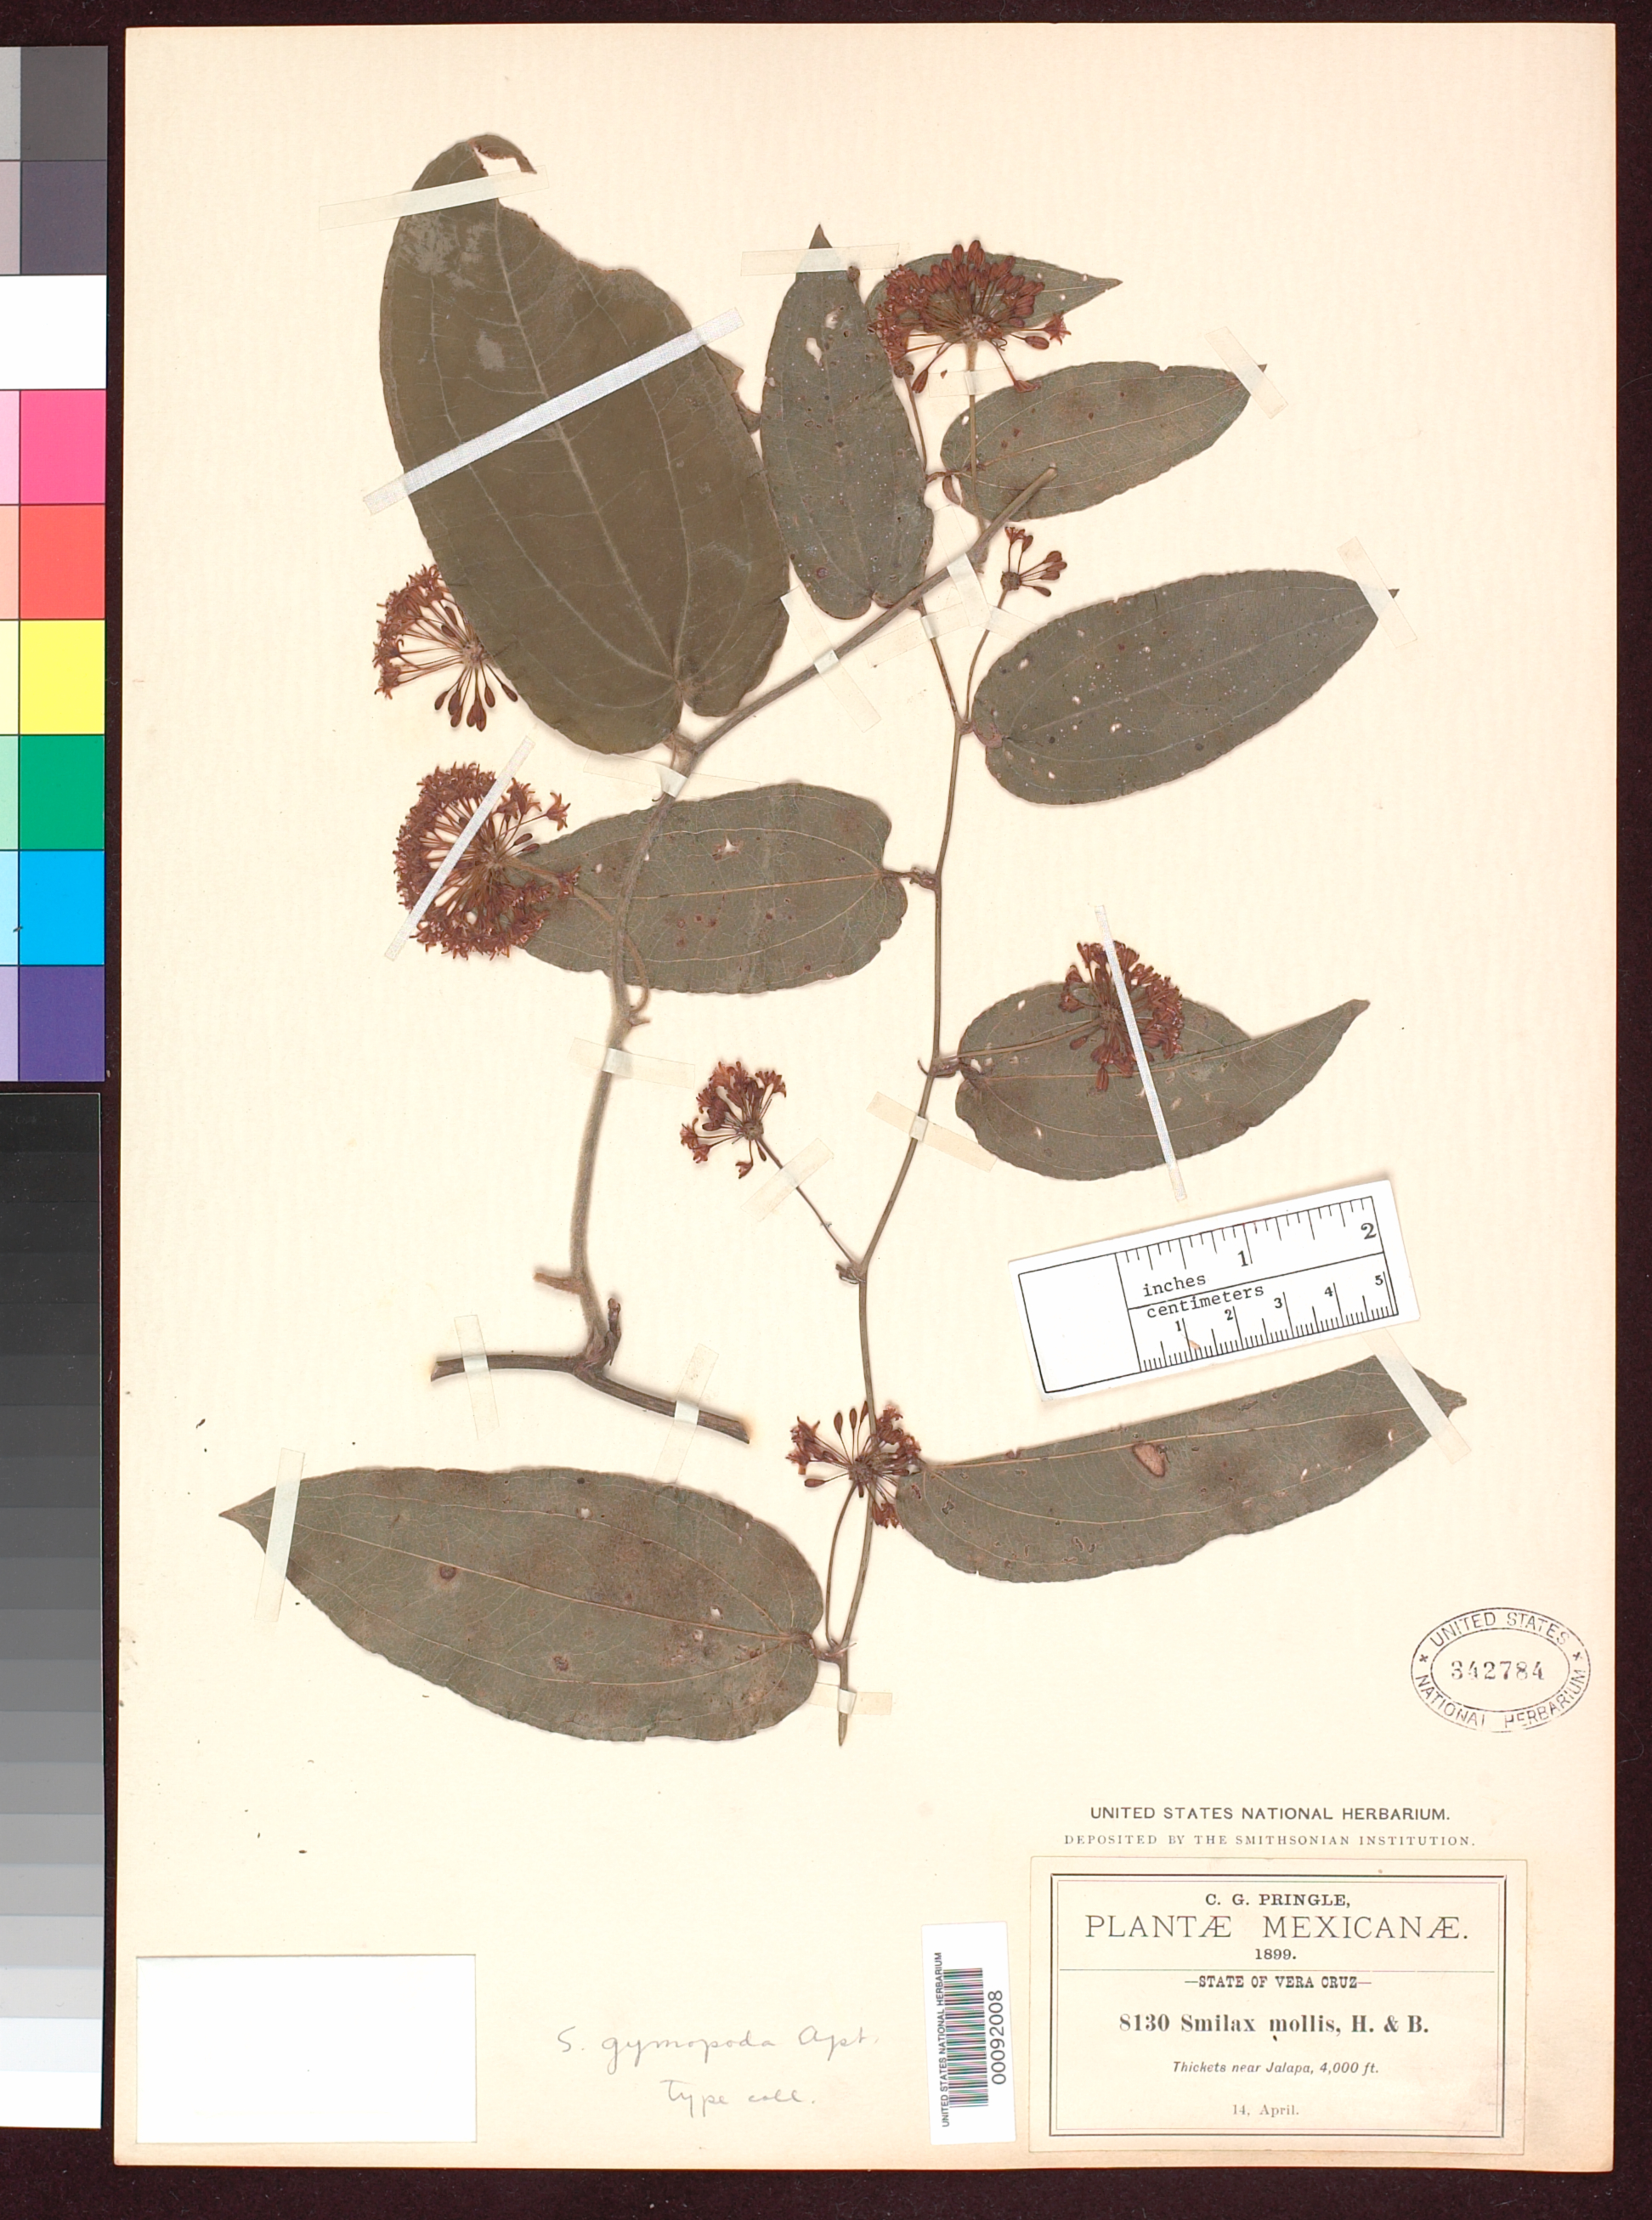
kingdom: Plantae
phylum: Tracheophyta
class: Liliopsida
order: Liliales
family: Smilacaceae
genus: Smilax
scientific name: Smilax gymnopoda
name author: F.W. Apt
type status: Syntype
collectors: C. G. Pringle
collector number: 8130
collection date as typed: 14 Apr 1899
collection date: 1899-04-14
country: Mexico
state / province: Veracruz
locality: Near Jalapa.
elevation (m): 1219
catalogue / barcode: US 342784